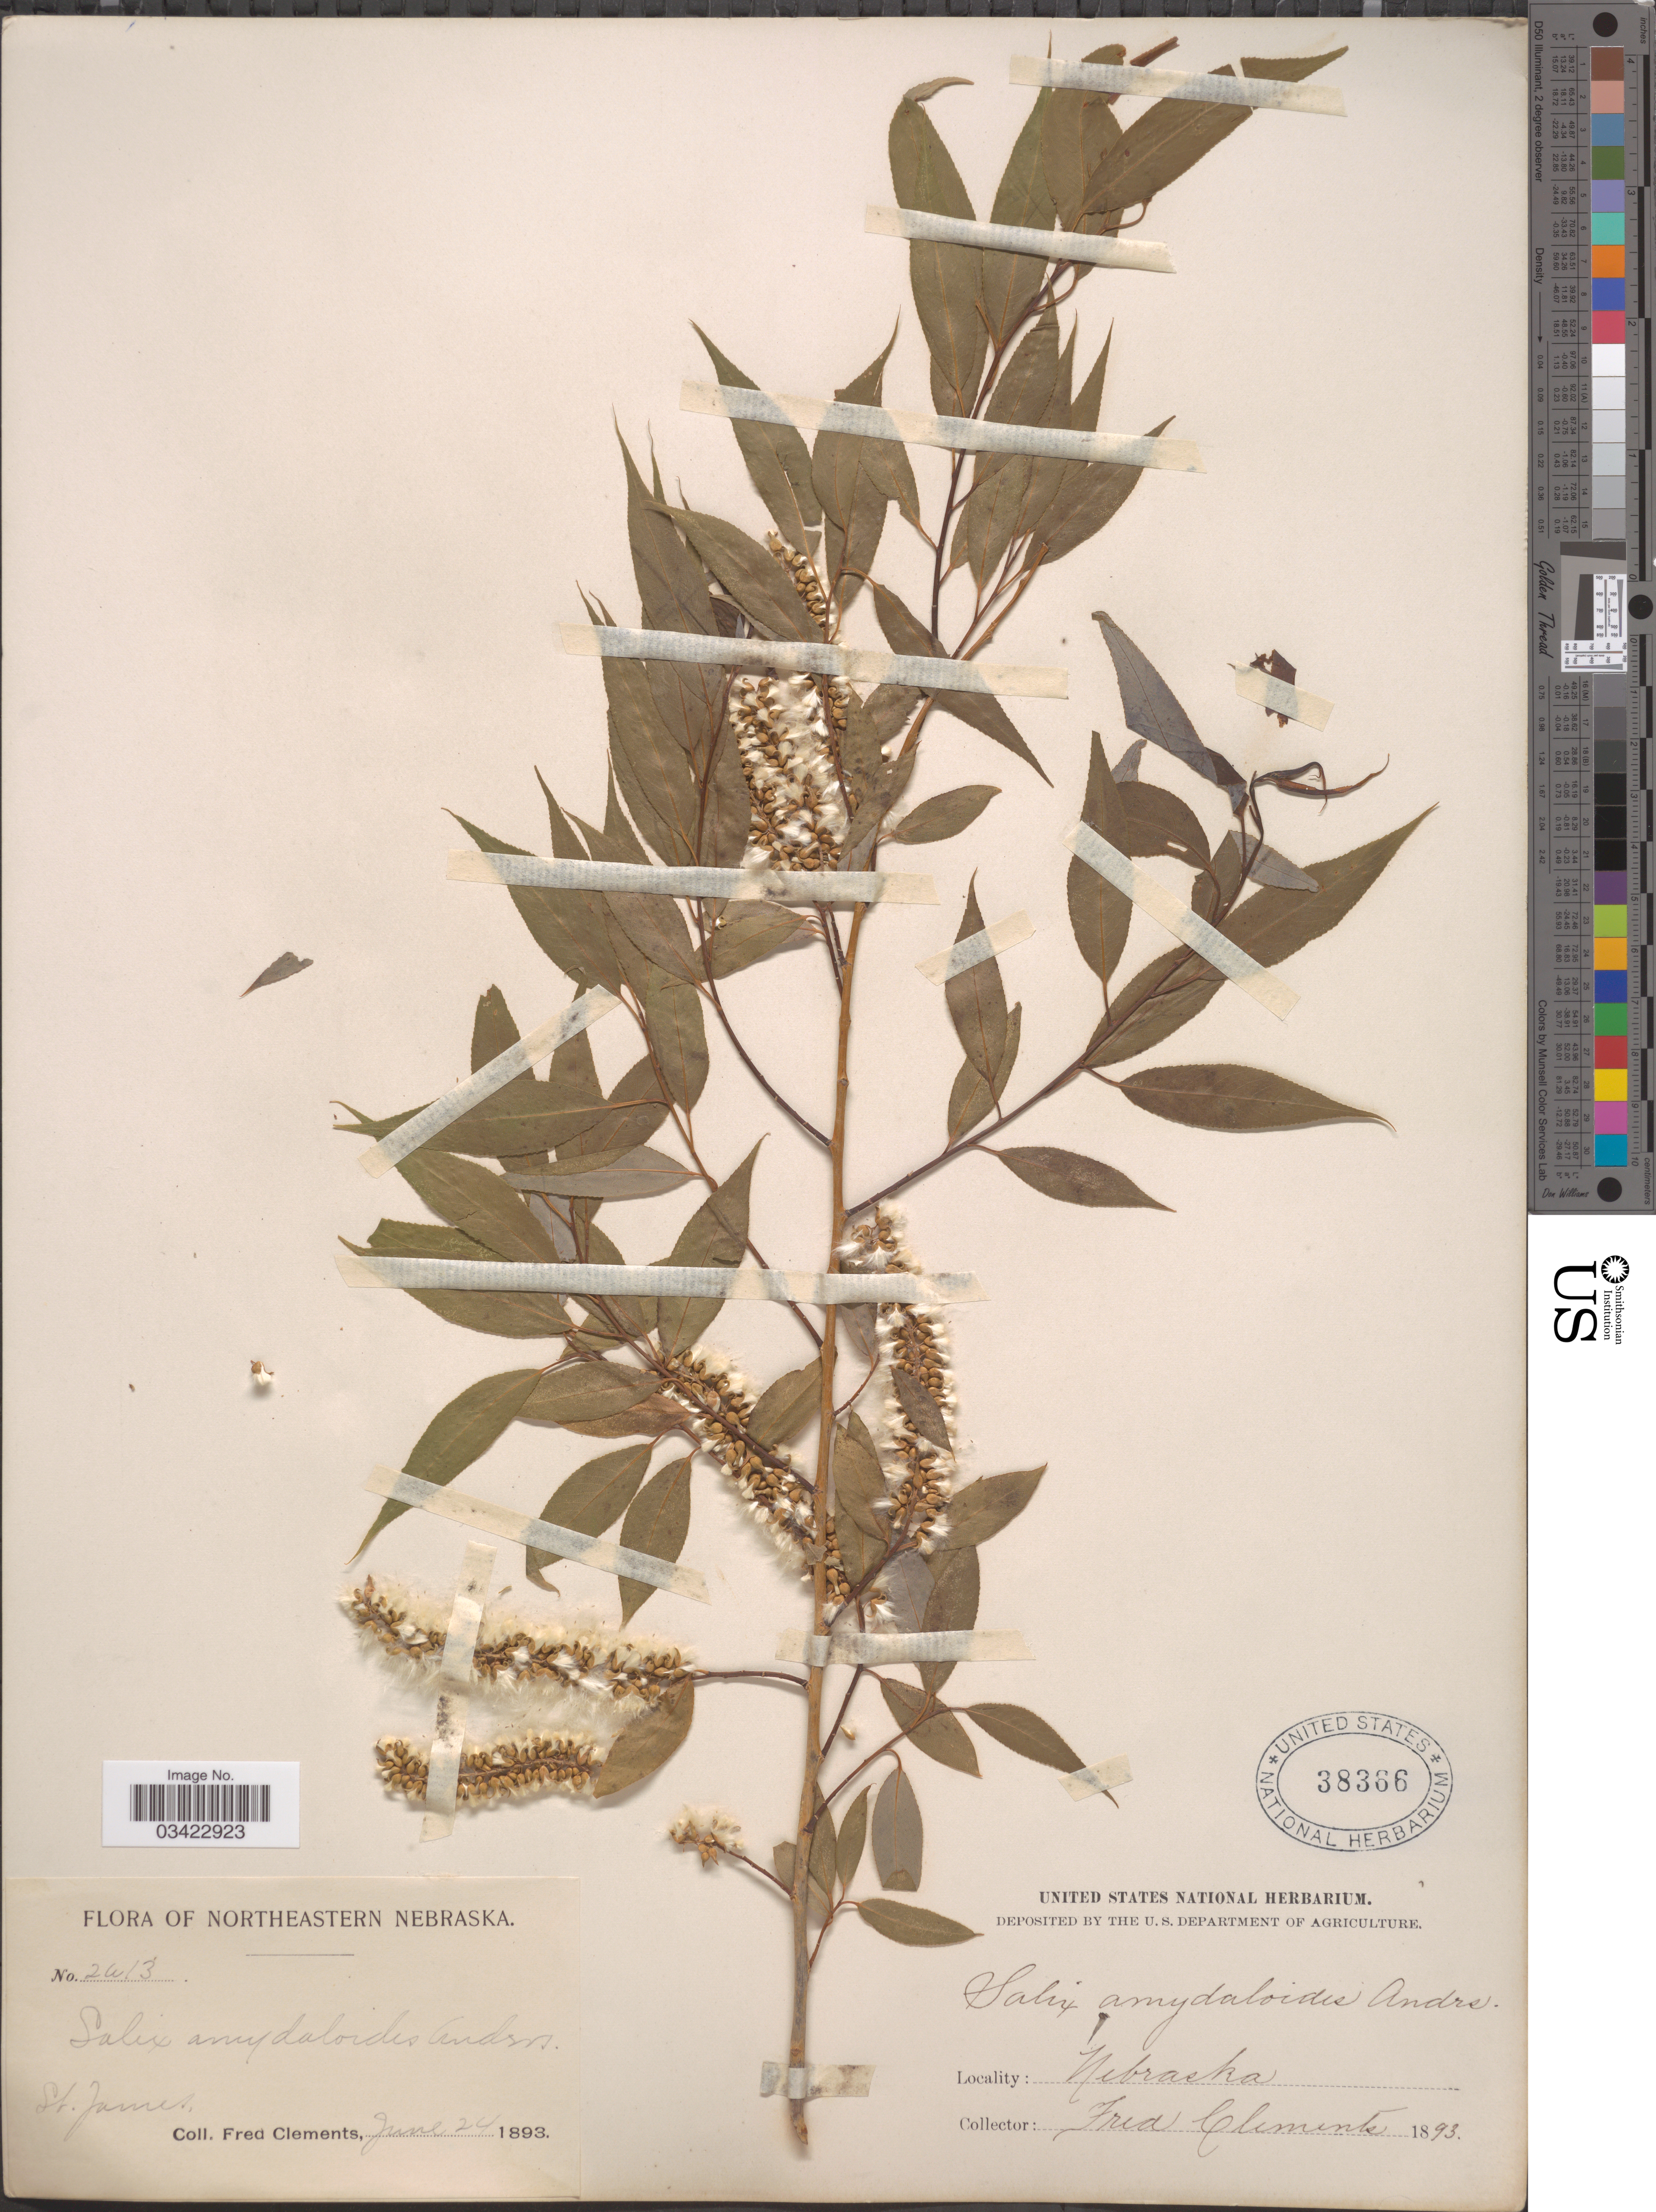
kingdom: Plantae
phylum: Tracheophyta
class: Magnoliopsida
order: Malpighiales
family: Salicaceae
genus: Salix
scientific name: Salix amygdaloides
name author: Andersson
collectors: F. Clements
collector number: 2413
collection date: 1893-06-24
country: United States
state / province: Nebraska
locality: Northeastern Nebraska. St. James.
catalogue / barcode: US 38366